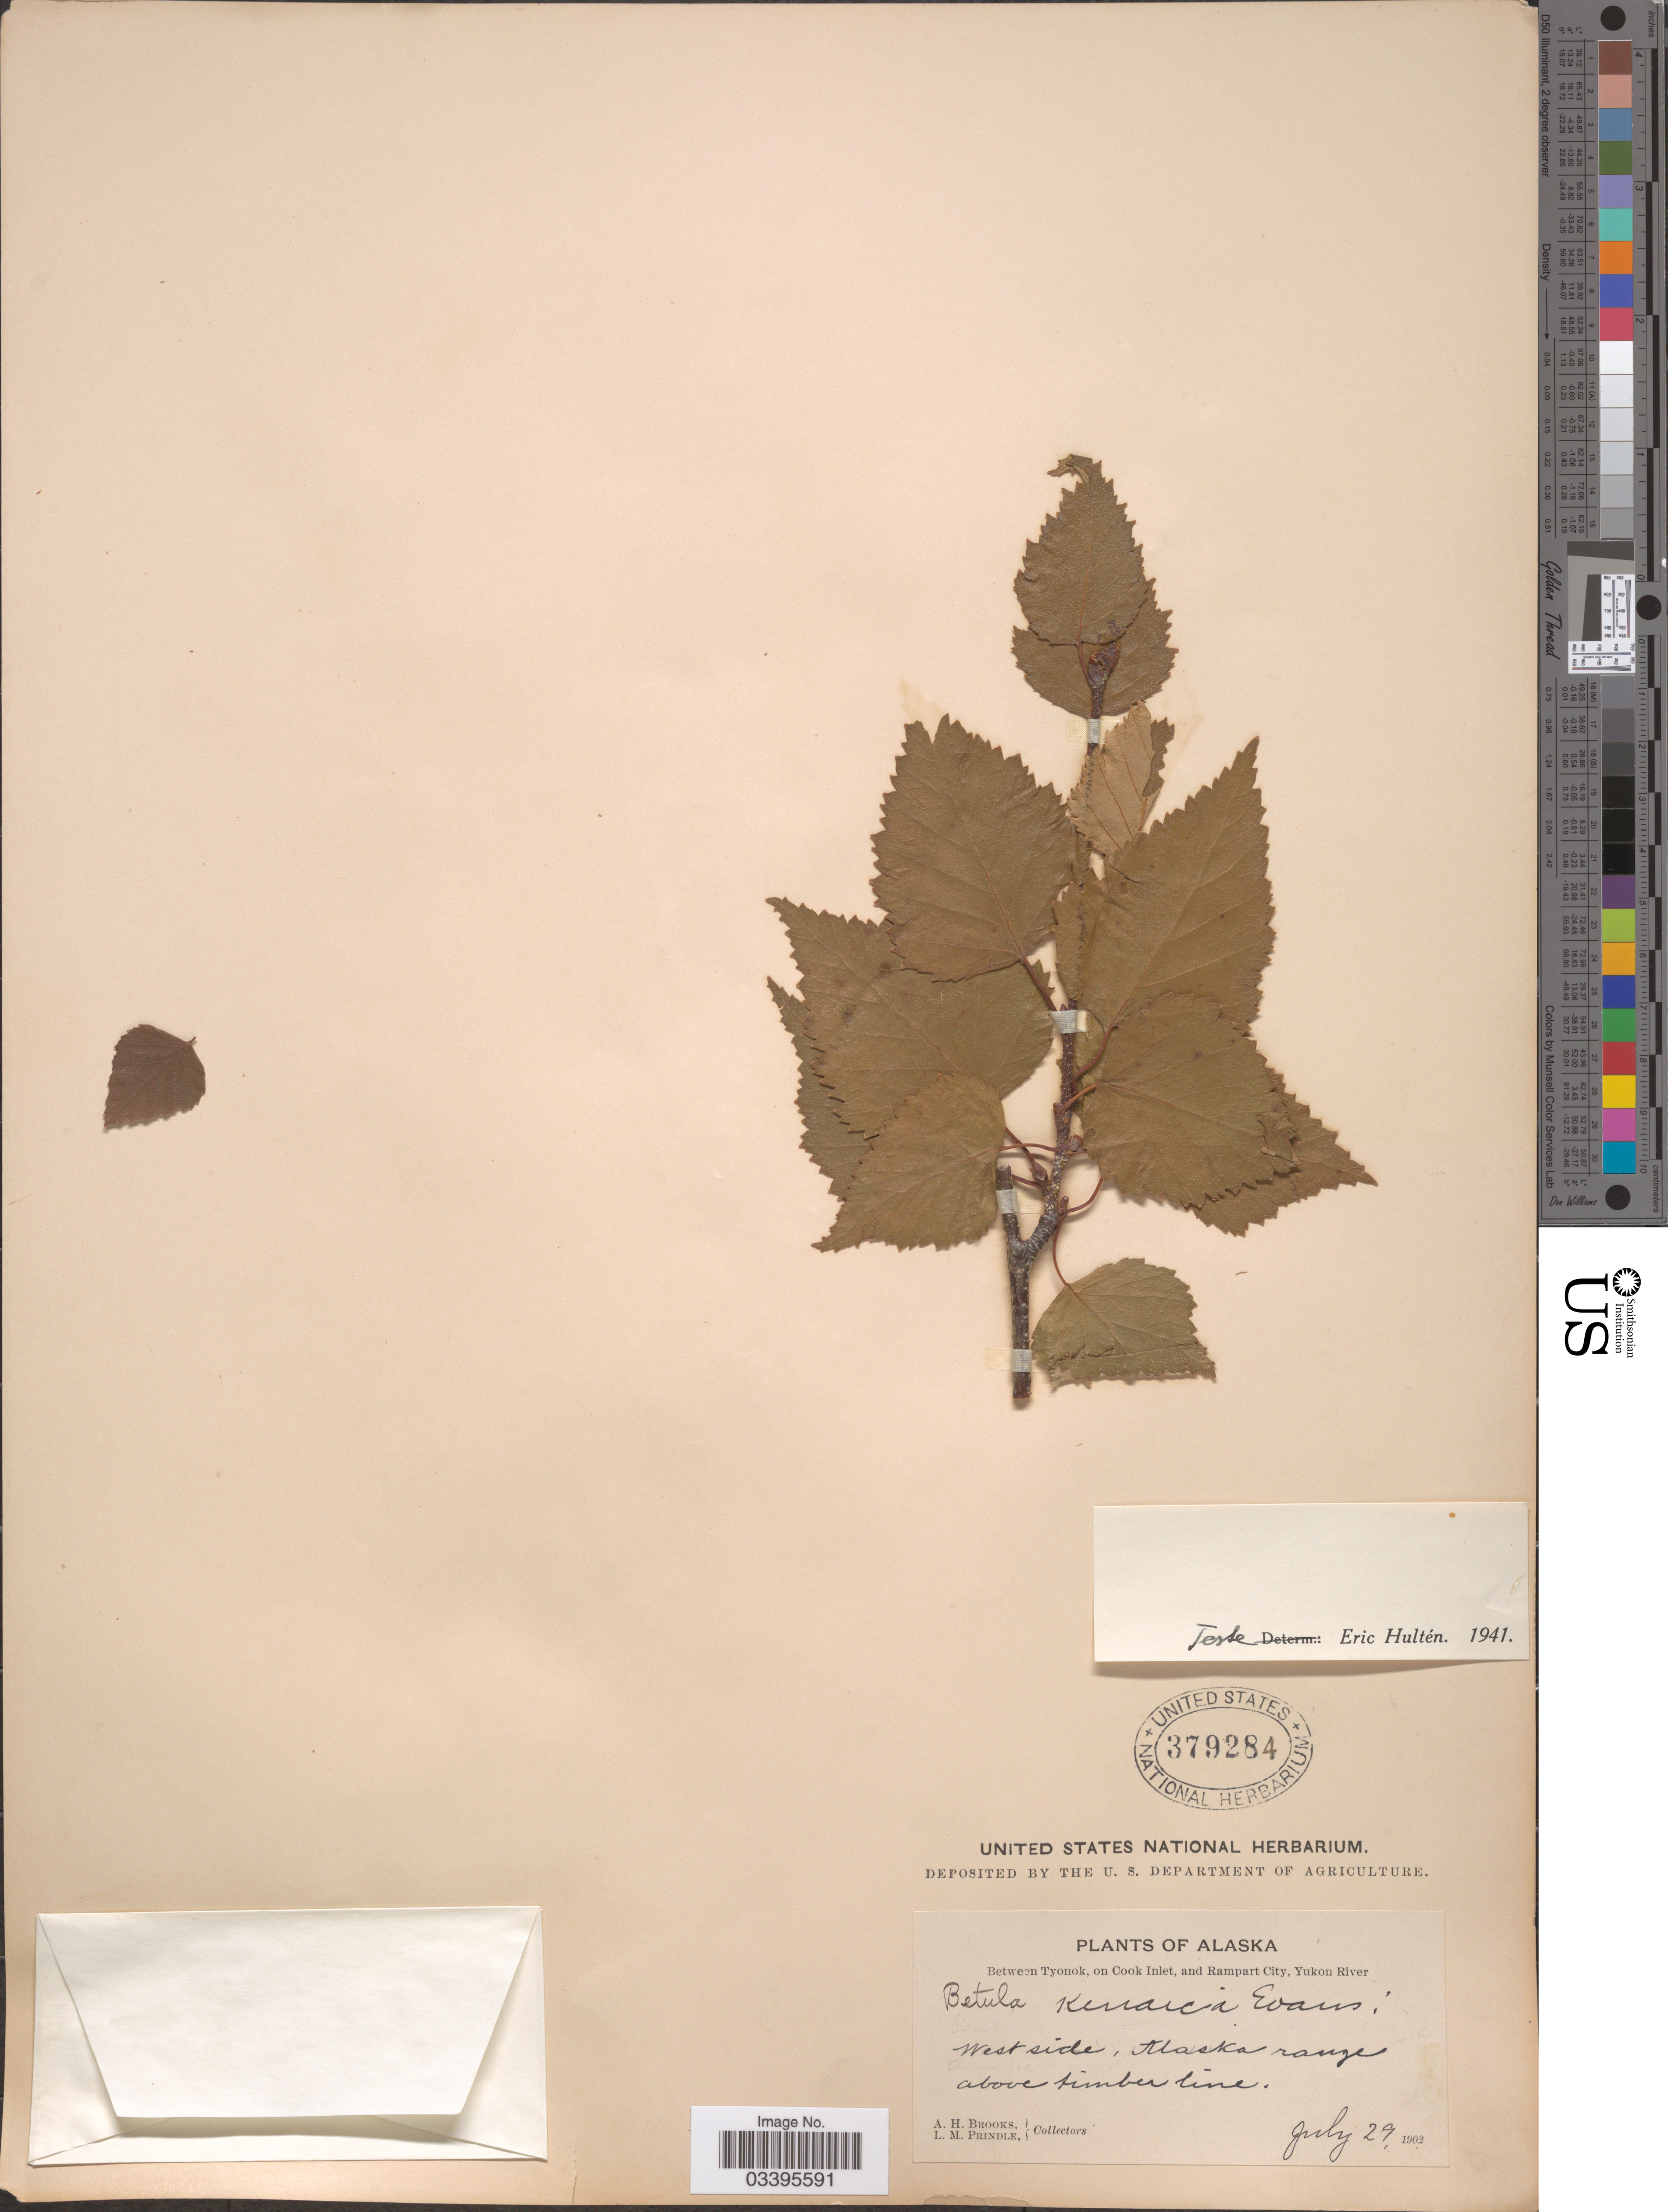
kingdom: Plantae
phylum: Tracheophyta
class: Magnoliopsida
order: Fagales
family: Betulaceae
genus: Betula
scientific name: Betula kenaica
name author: W.H. Evans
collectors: A. Brooks & L. Prindle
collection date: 1902-07-29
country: United States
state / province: Alaska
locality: Between Tyonok, on Cook Inlet, and Rampart City, Yukon River. West side, Alaska range above timber line.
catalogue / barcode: US 379284